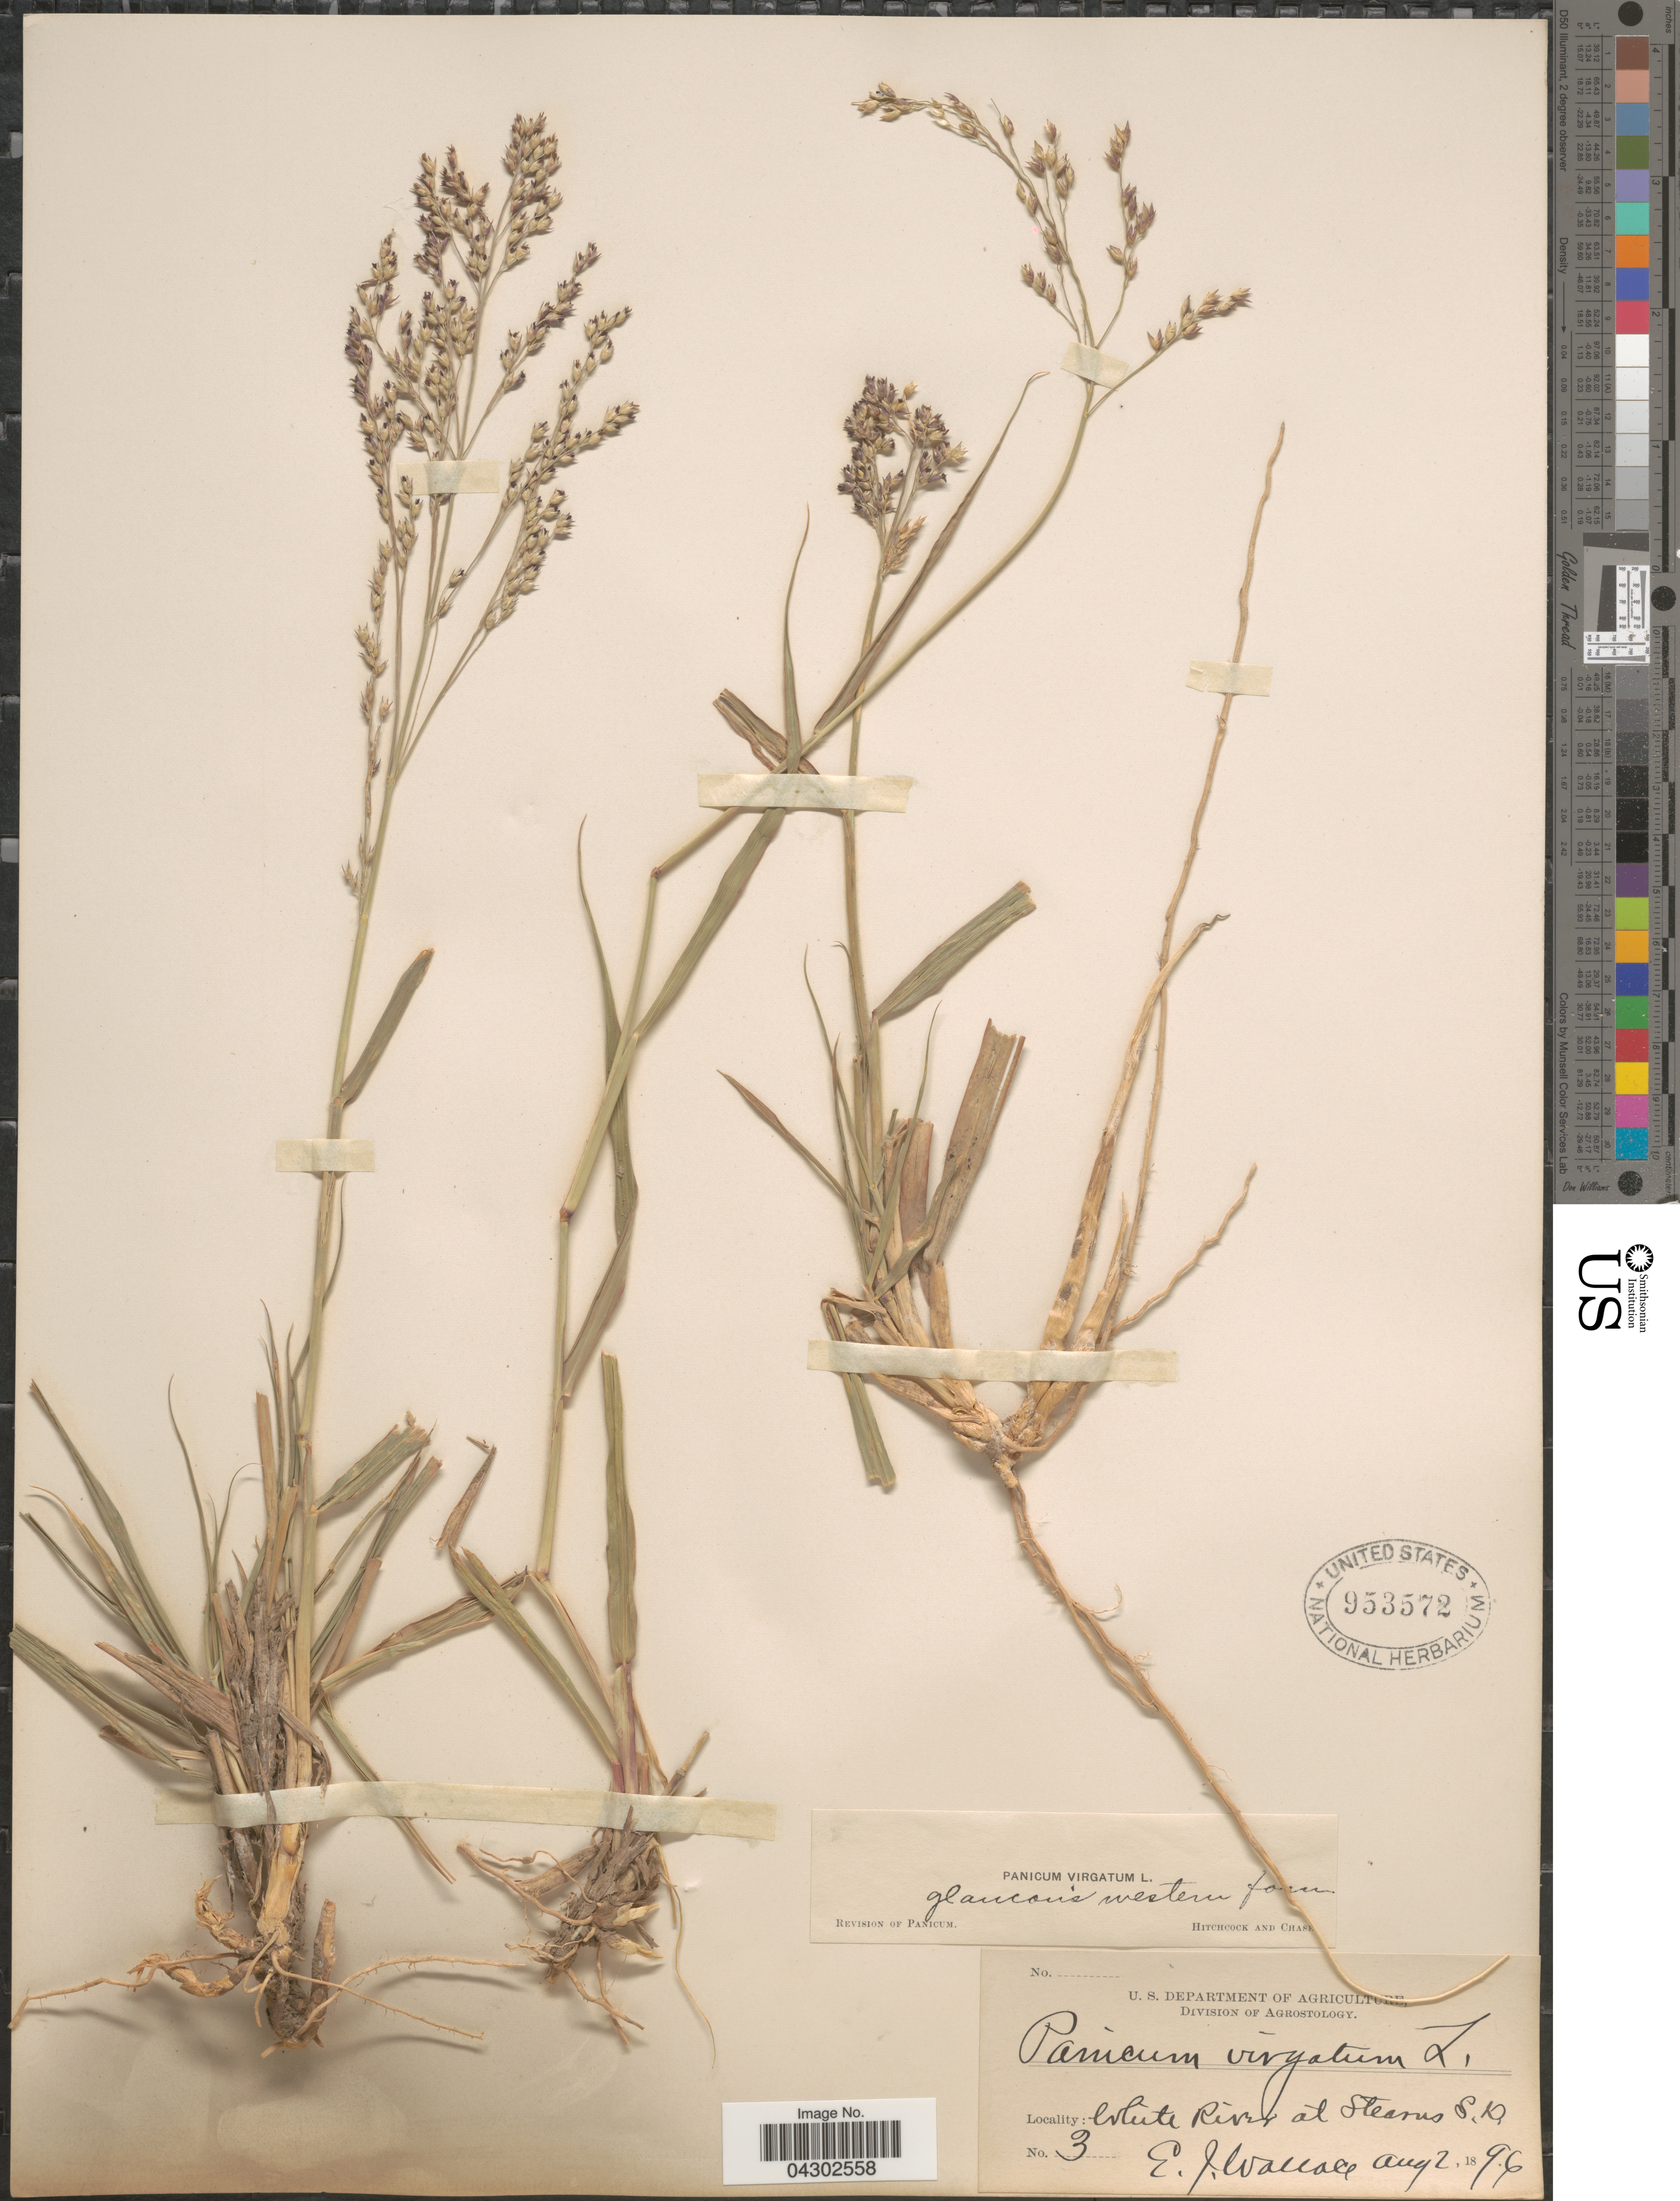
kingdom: Plantae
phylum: Tracheophyta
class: Liliopsida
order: Poales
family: Poaceae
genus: Panicum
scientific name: Panicum virgatum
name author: L.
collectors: E. J. Wallace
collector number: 3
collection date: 1896-08-02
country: United States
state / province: South Dakota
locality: White River at Stearns.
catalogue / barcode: US 953572